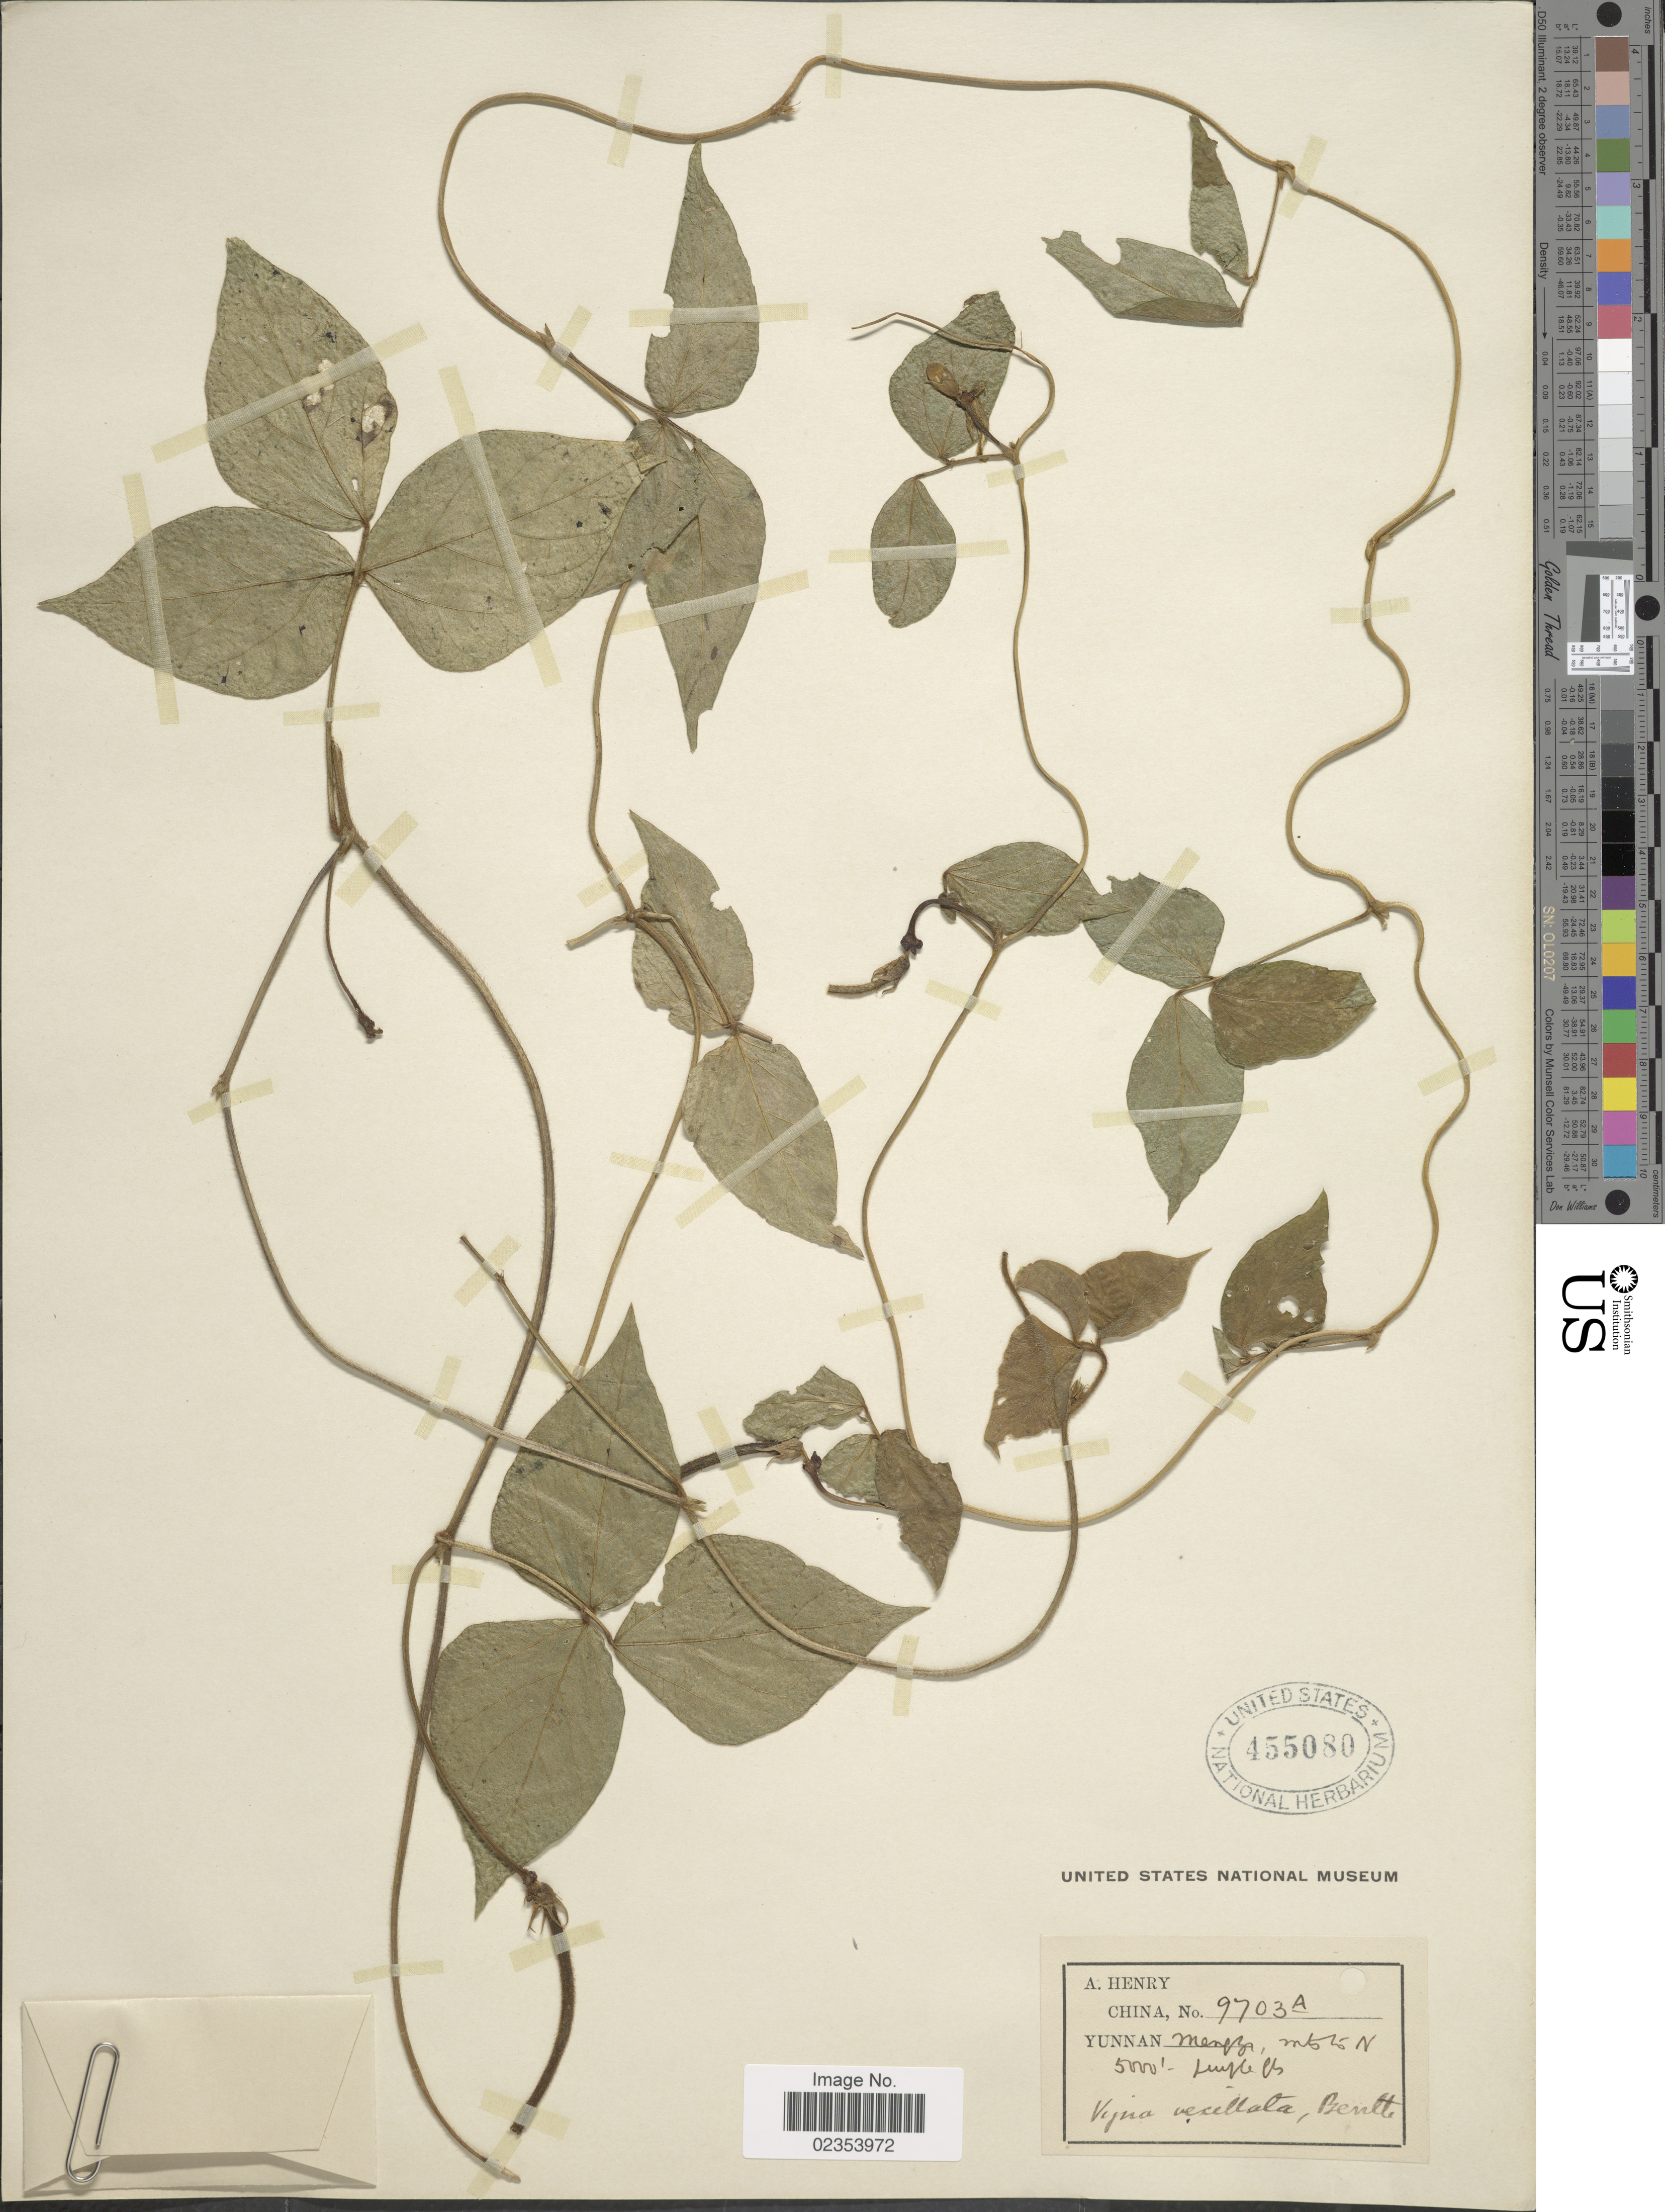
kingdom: Plantae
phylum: Tracheophyta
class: Magnoliopsida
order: Fabales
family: Fabaceae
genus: Vigna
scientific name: Vigna vexillata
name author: (L.) A. Rich.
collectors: A. Henry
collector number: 9703 A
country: China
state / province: Yunnan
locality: Yunnan, Mengze Mts.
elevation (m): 1524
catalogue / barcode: US 455080